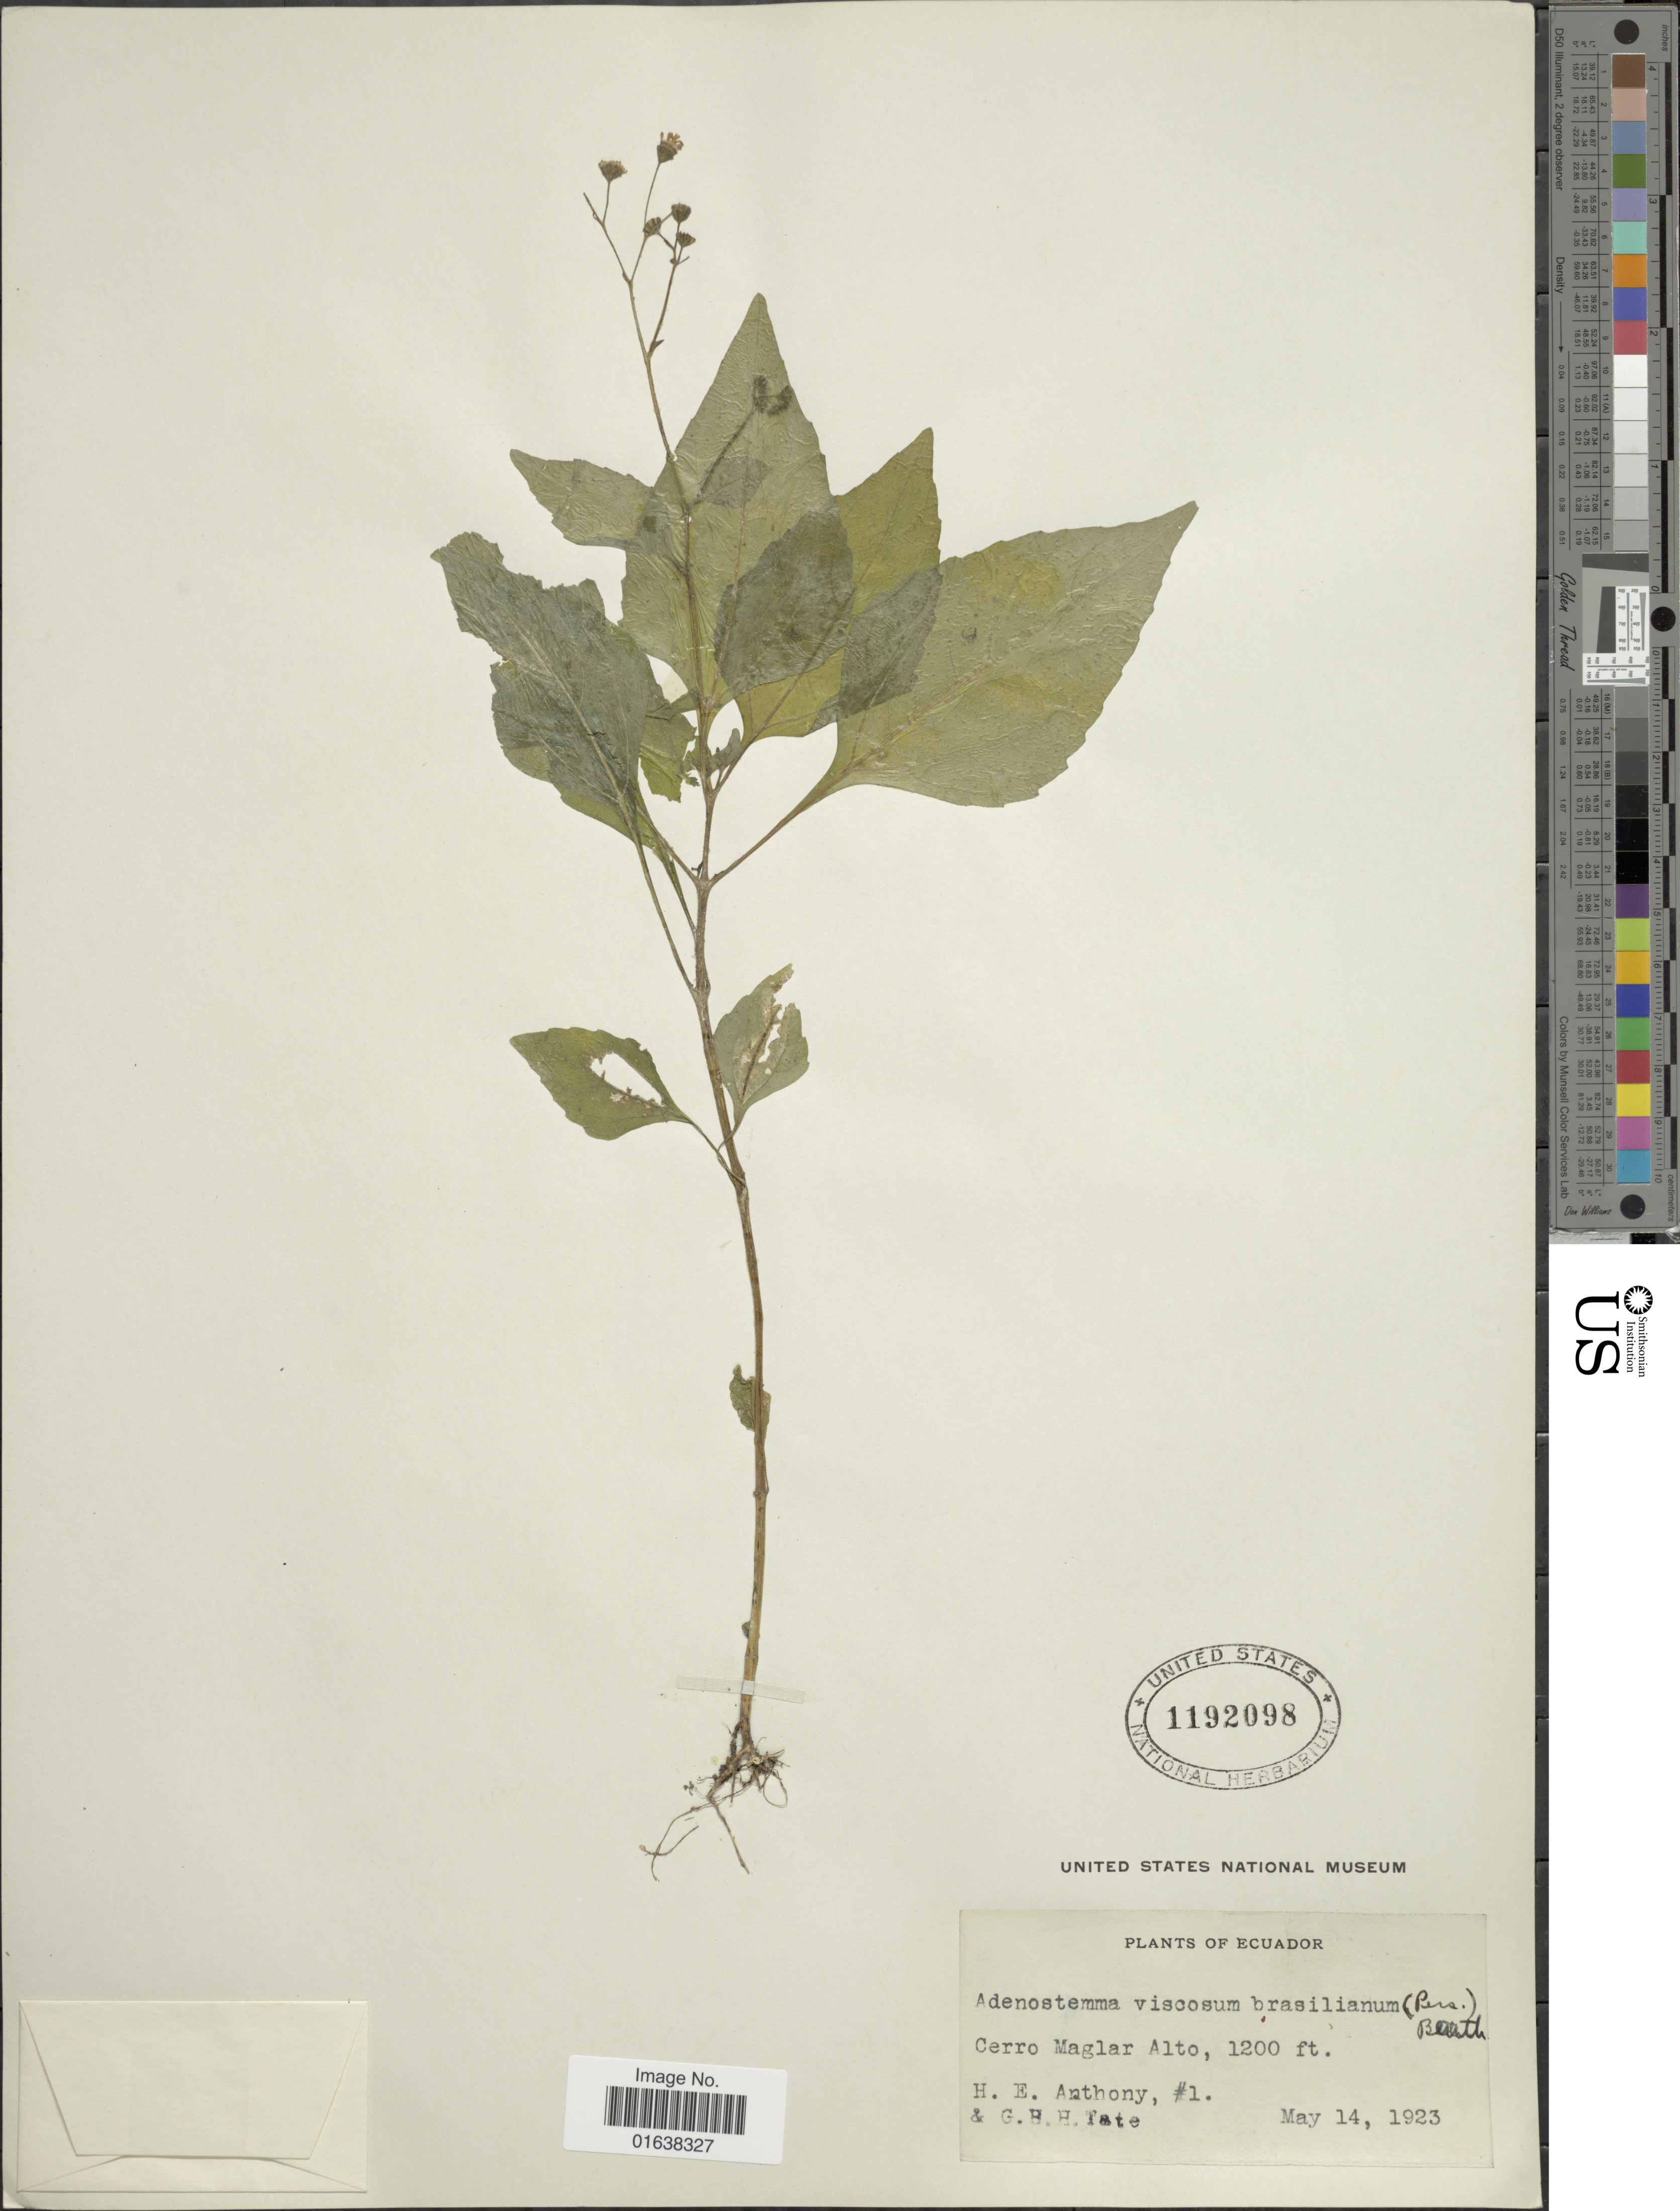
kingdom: Plantae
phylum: Tracheophyta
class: Magnoliopsida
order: Asterales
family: Asteraceae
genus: Adenostemma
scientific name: Adenostemma platyphyllum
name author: Cass.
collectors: H. E. Anthony & G. Tate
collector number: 1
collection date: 1923-05-14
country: Ecuador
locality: Ecuador. Cerro Maglar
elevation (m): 366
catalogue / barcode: US 1192098